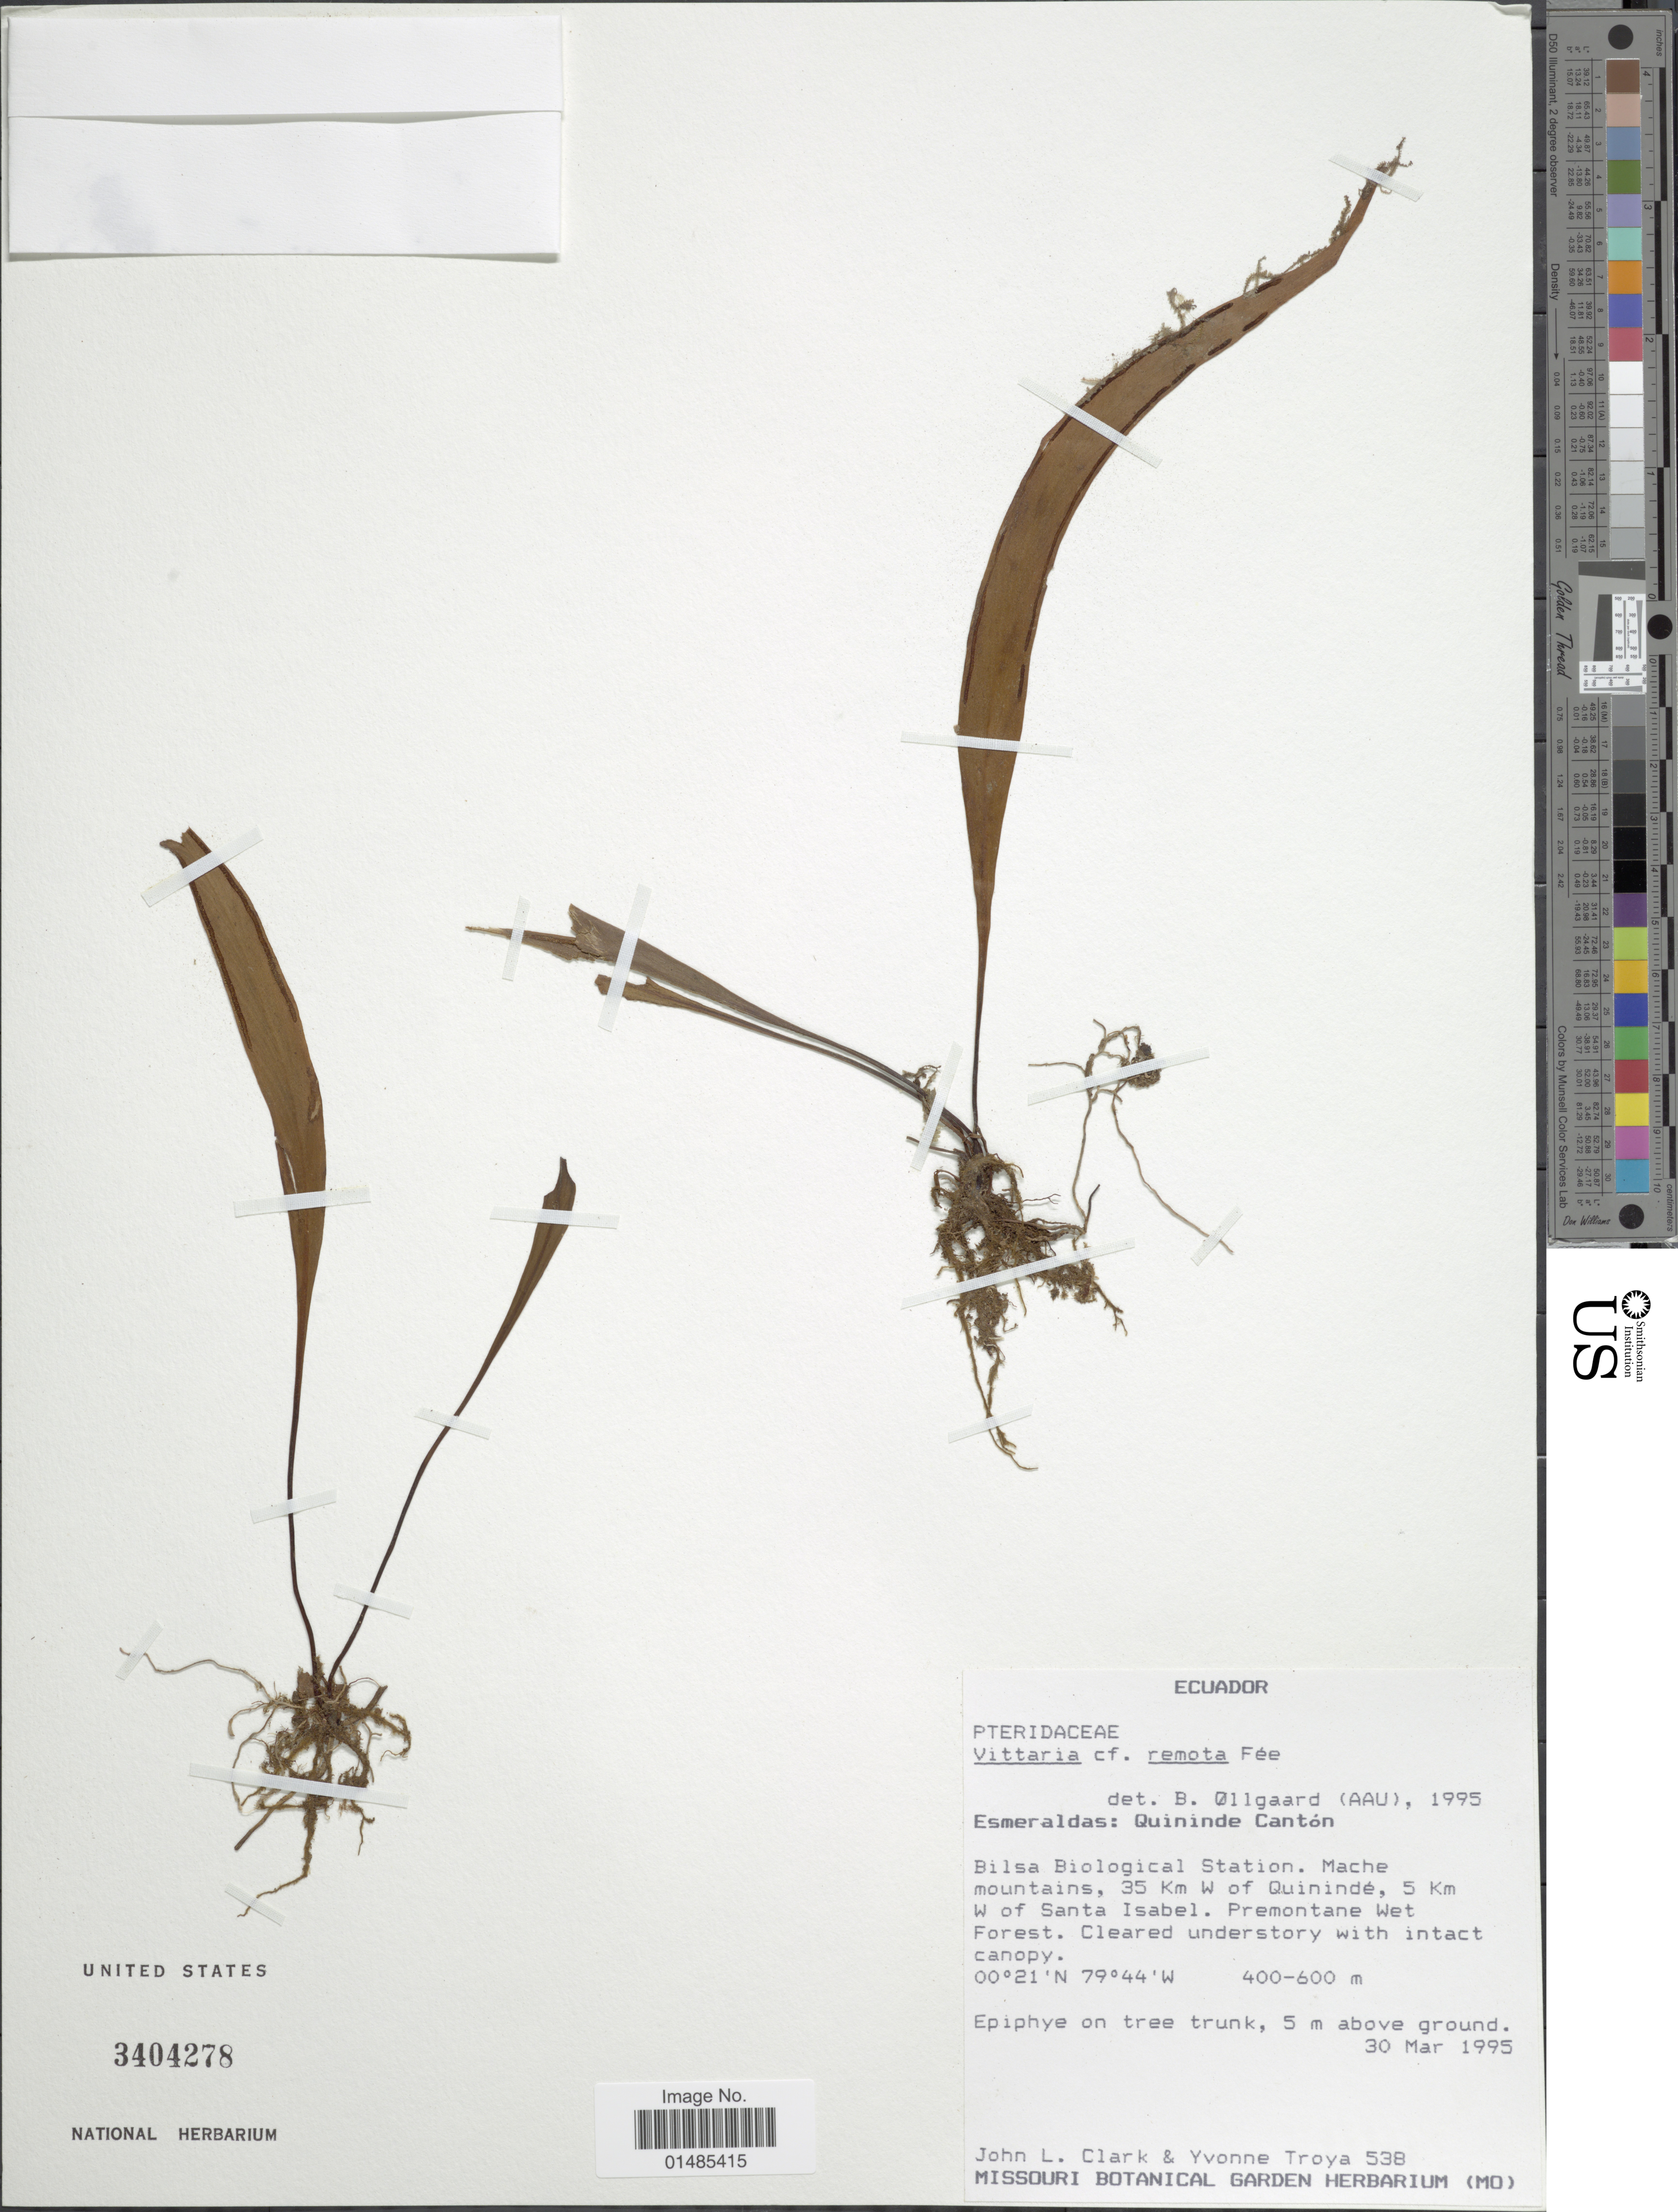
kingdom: Plantae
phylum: Tracheophyta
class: Polypodiopsida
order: Polypodiales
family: Pteridaceae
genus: Radiovittaria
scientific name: Radiovittaria remota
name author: (Fée) E.H. Crane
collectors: J. L. Clark & Y. Troya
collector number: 538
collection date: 1995-03-30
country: Ecuador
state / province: Esmeraldas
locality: Quininde Cantón. Bilsa Biological Station. Mache mountains, 35 Km W of Quininde, 5 km W of Santa Isabel.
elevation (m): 400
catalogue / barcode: US 3404278